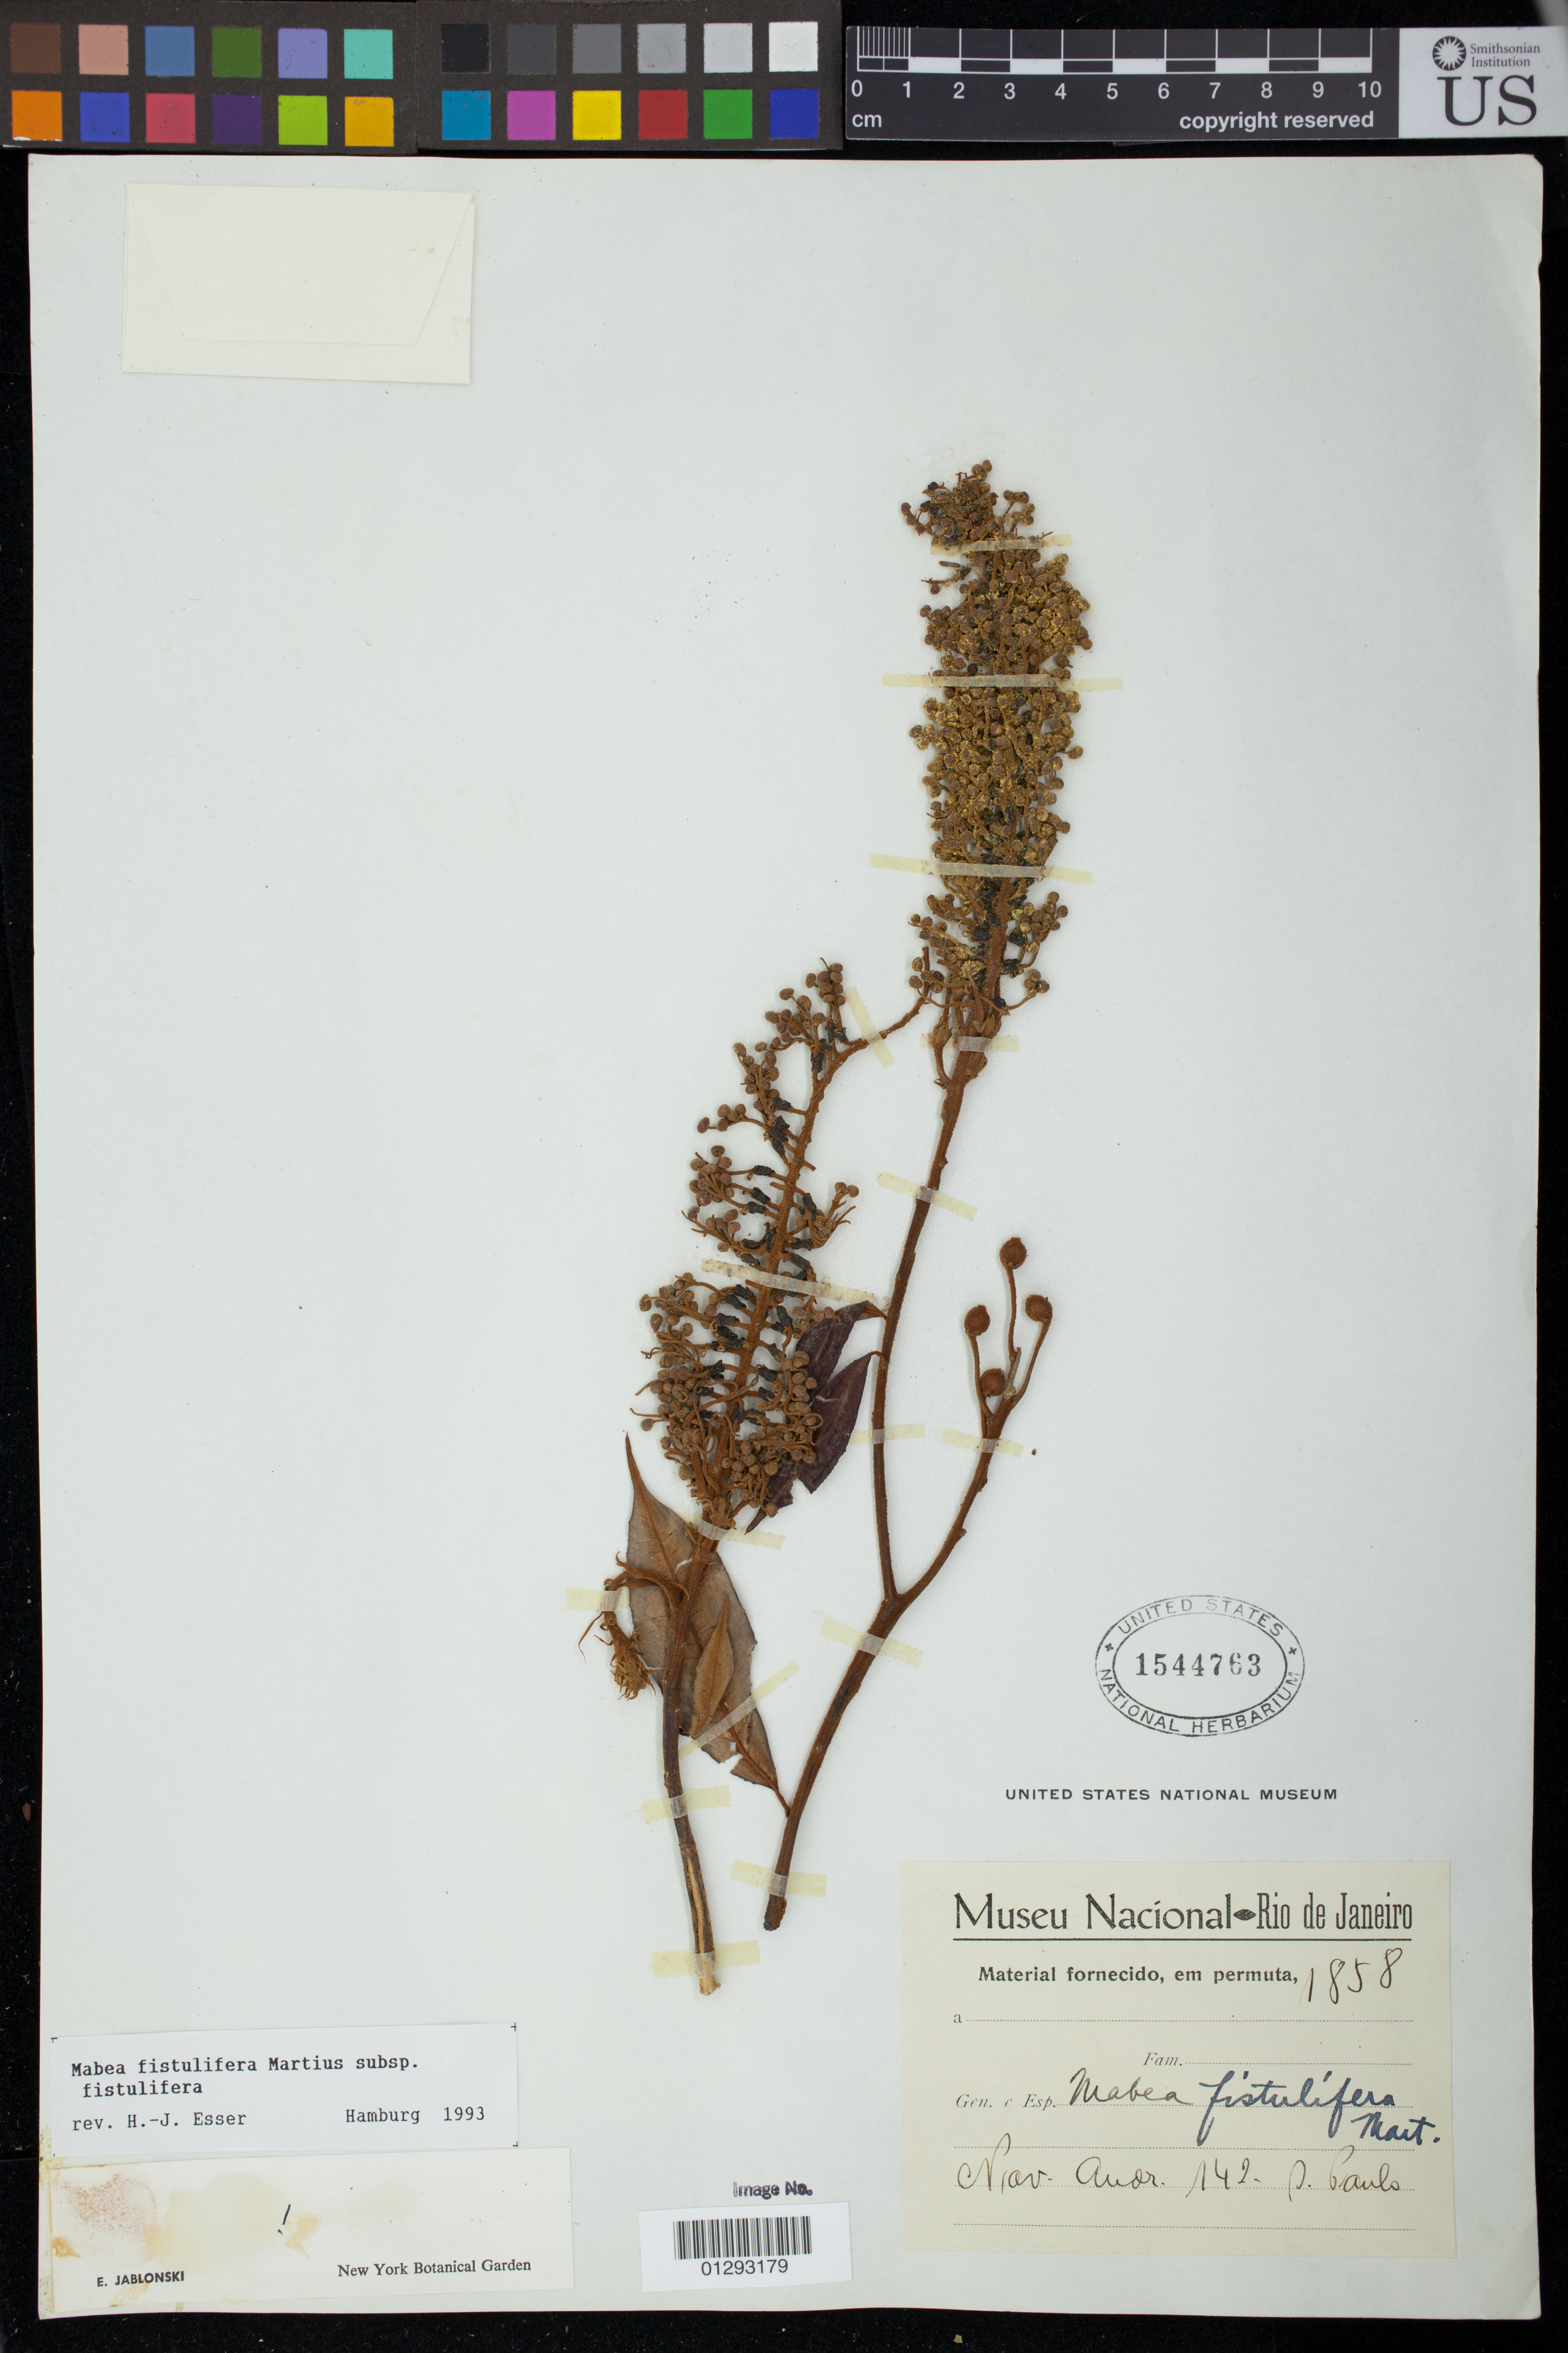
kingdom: Plantae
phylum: Tracheophyta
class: Magnoliopsida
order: Malpighiales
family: Euphorbiaceae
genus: Mabea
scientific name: Mabea fistulifera subsp. fistulifera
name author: Mart.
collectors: N. Andrade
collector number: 142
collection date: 1858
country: Brazil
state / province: Sao Paulo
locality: Rio de Janeiro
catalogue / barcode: US 1544763